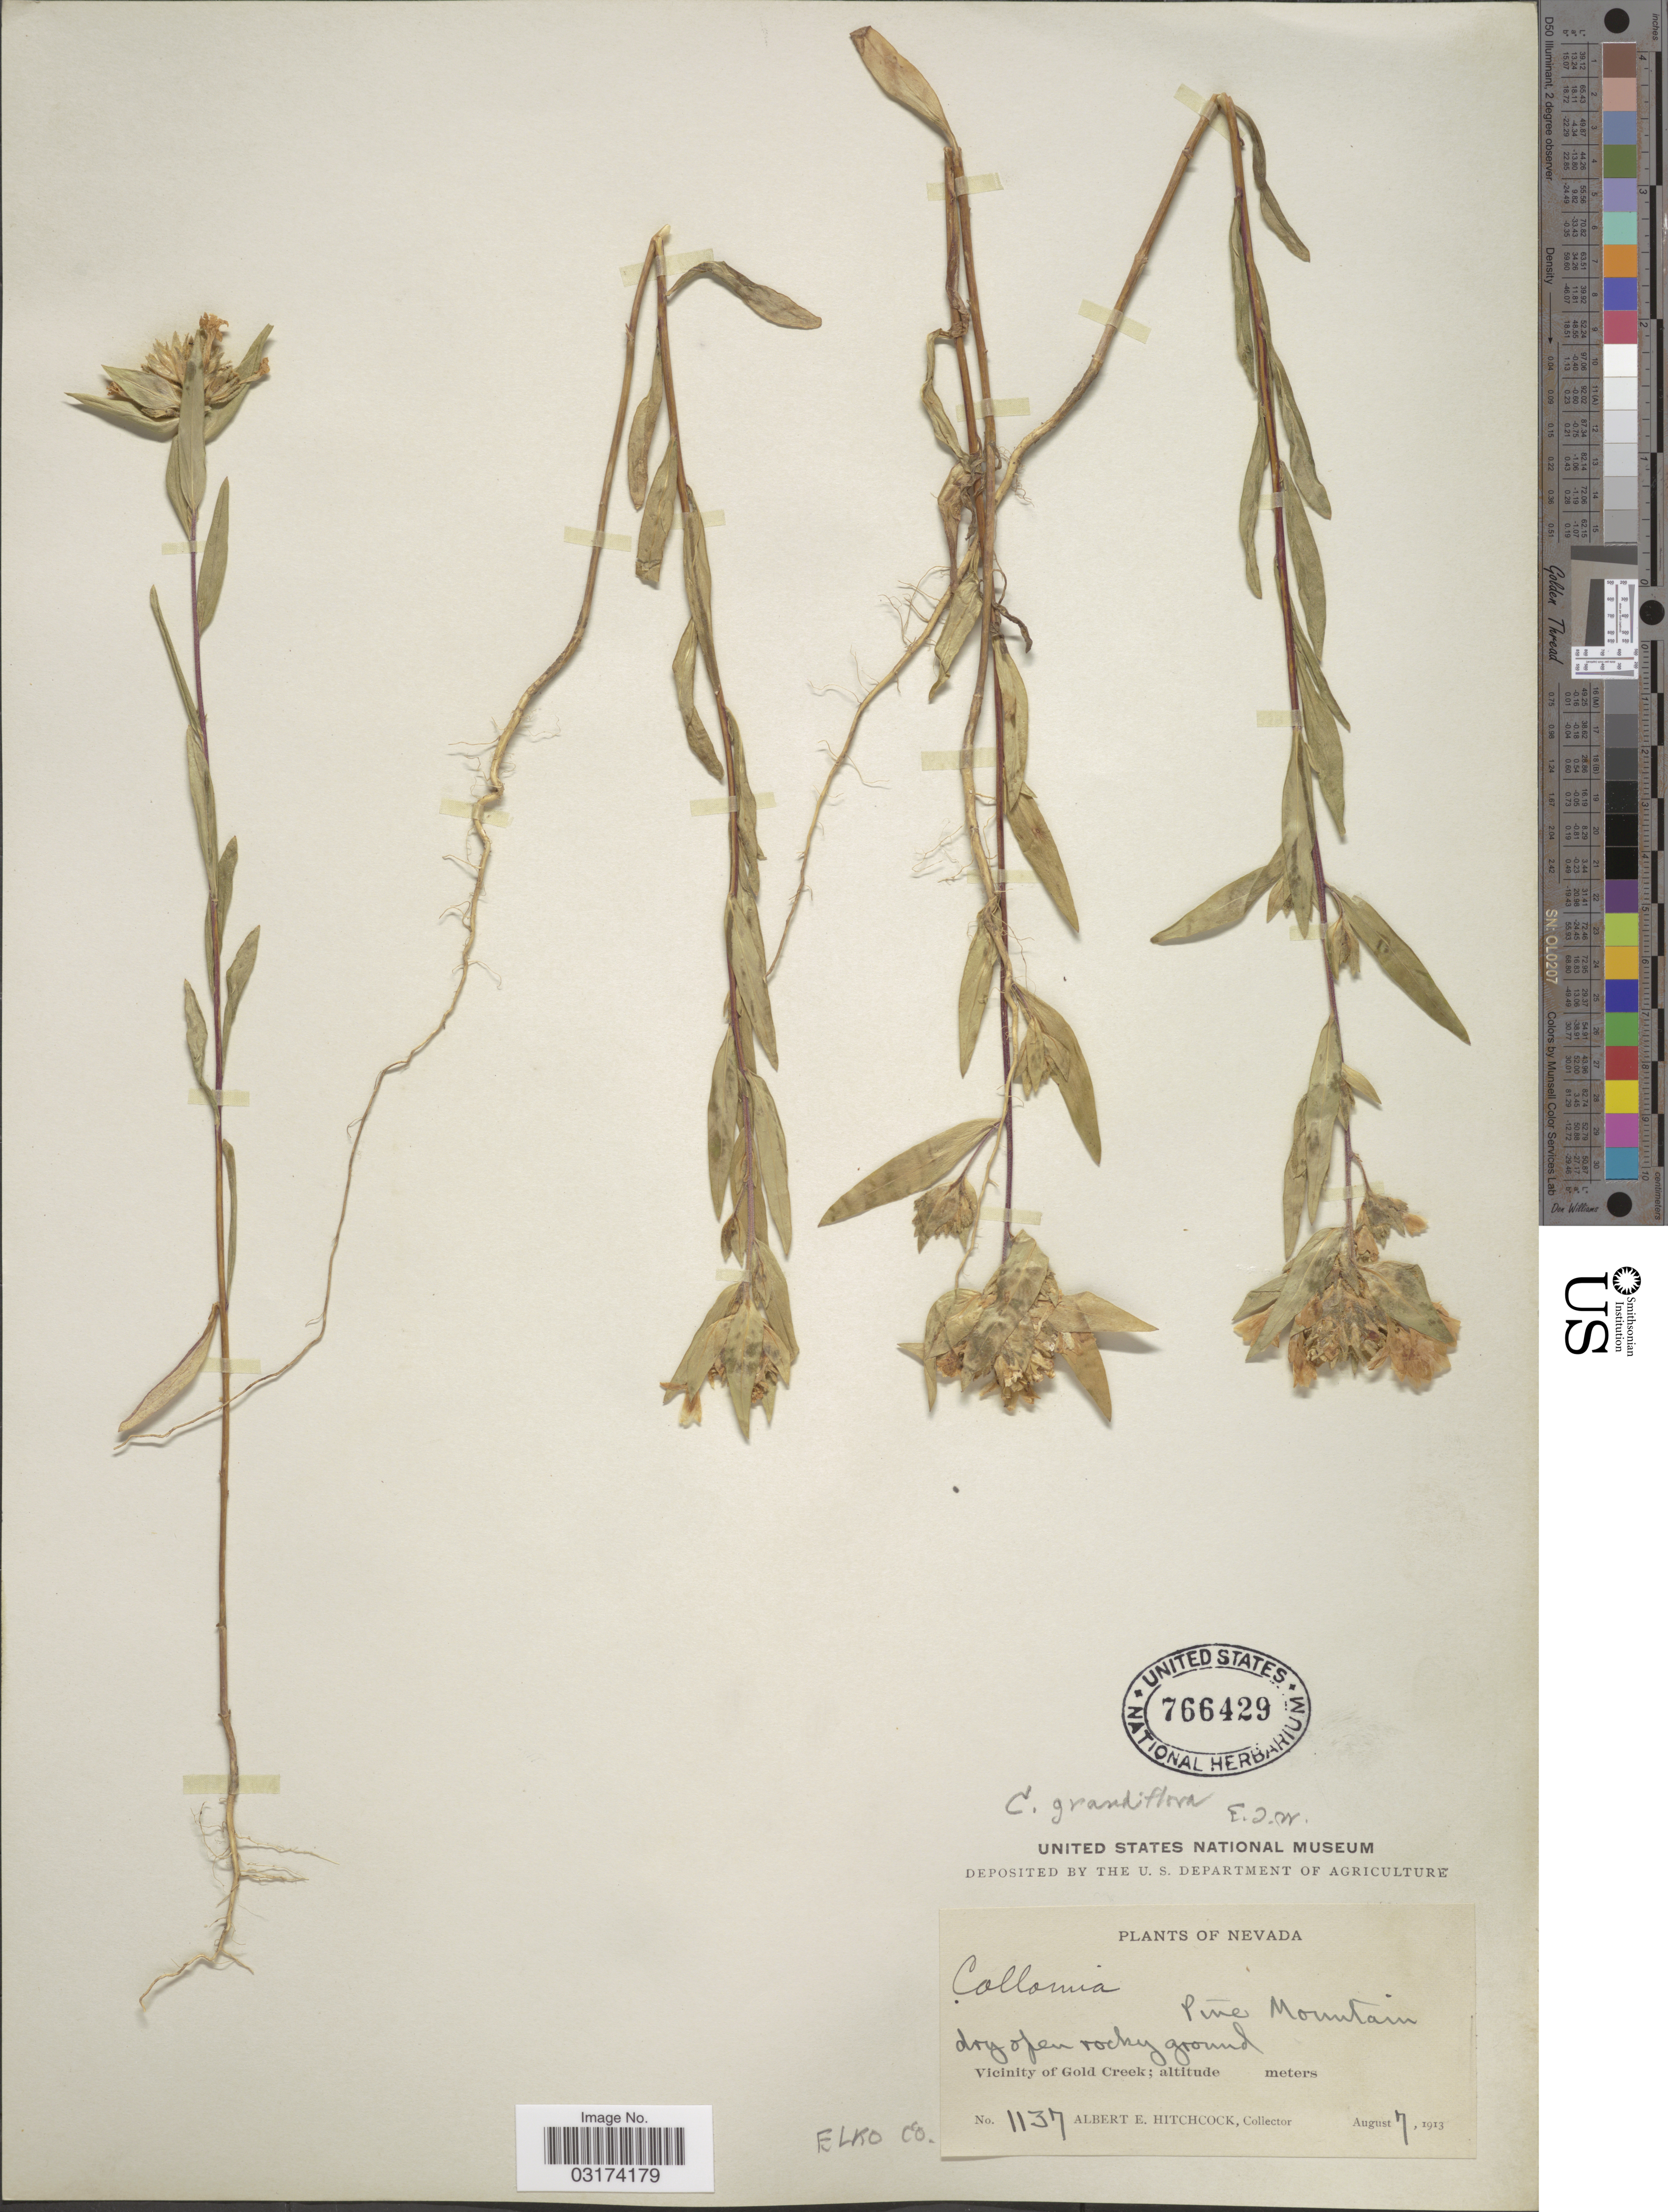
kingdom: Plantae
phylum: Tracheophyta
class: Magnoliopsida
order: Ericales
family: Polemoniaceae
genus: Collomia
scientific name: Collomia grandiflora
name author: Douglas ex Lindl.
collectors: A. Hitchcock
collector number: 1137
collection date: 1913-08-07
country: United States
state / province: Nevada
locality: Pine Mountain. Vicinity of Gold Creek. Elko Co.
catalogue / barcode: US 766429